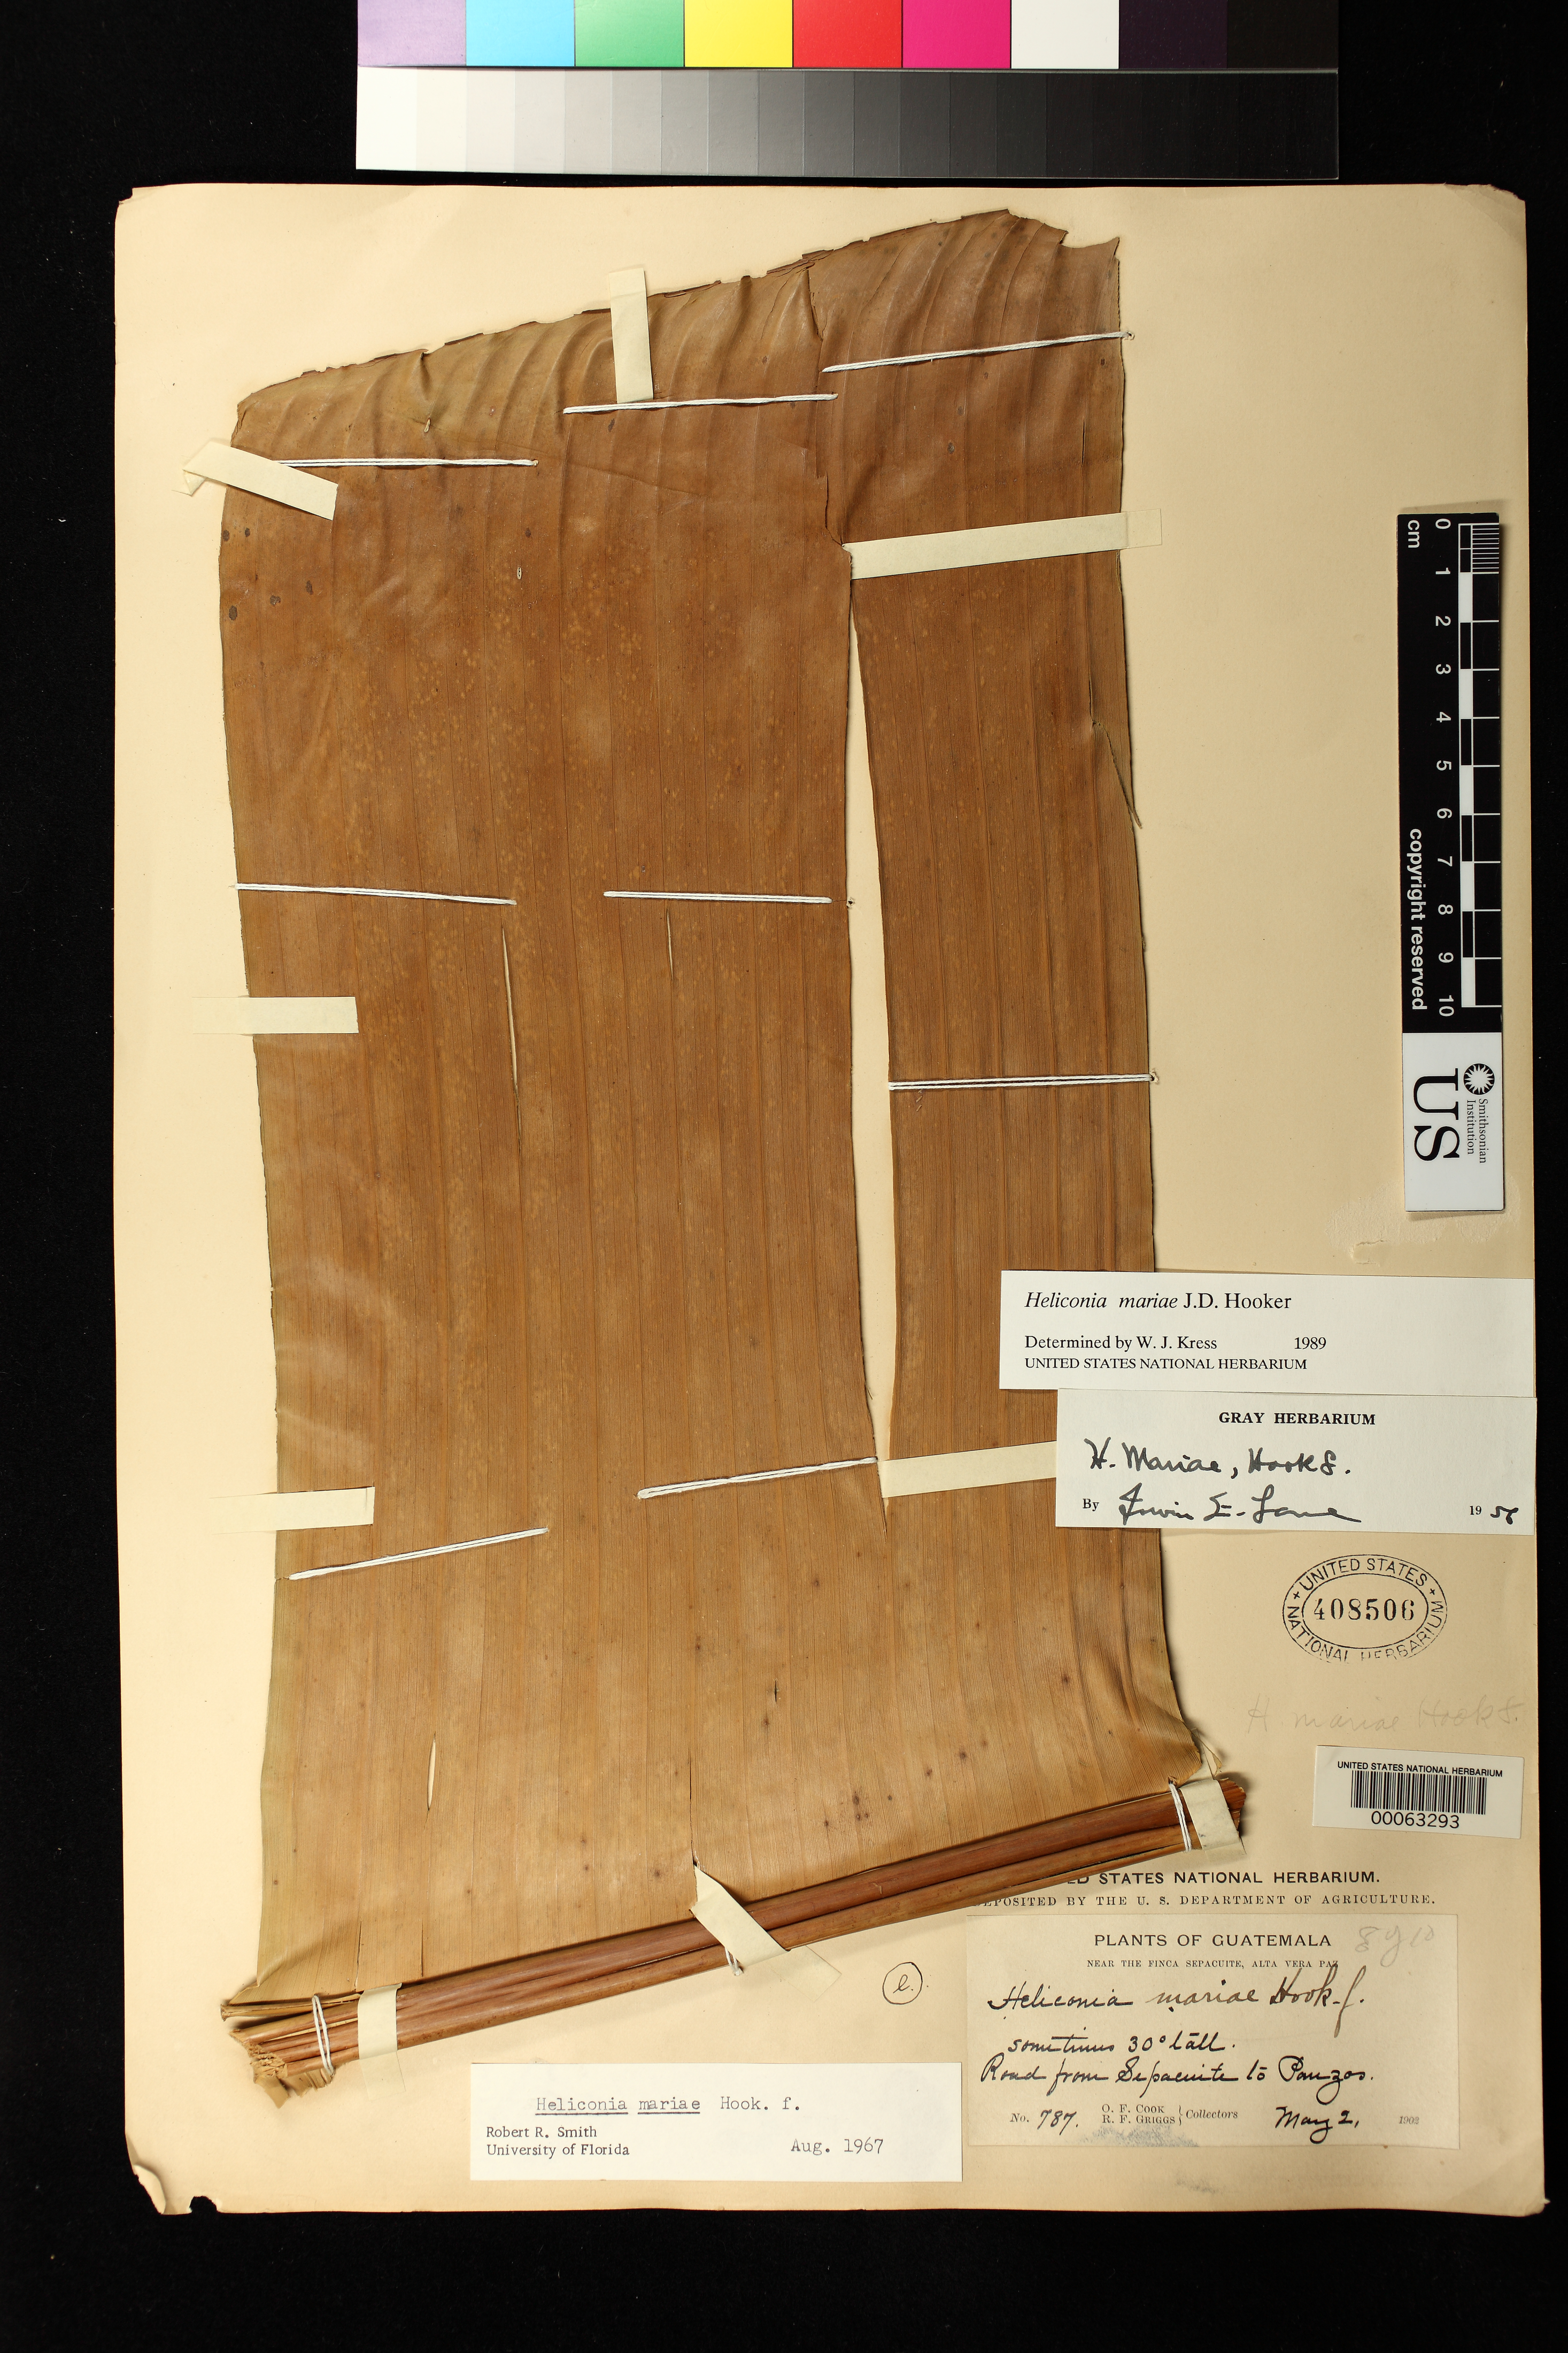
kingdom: Plantae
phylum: Tracheophyta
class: Liliopsida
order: Zingiberales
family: Heliconiaceae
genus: Heliconia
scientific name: Heliconia mariae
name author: Hook. f.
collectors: O. F. Cook & R. F. Griggs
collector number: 787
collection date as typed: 02 May 1902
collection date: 1902-05-02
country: Guatemala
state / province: Alta Verapaz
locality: Near the Finca Sepacuite; road from Sepacuite to Panzos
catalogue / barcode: US 408506